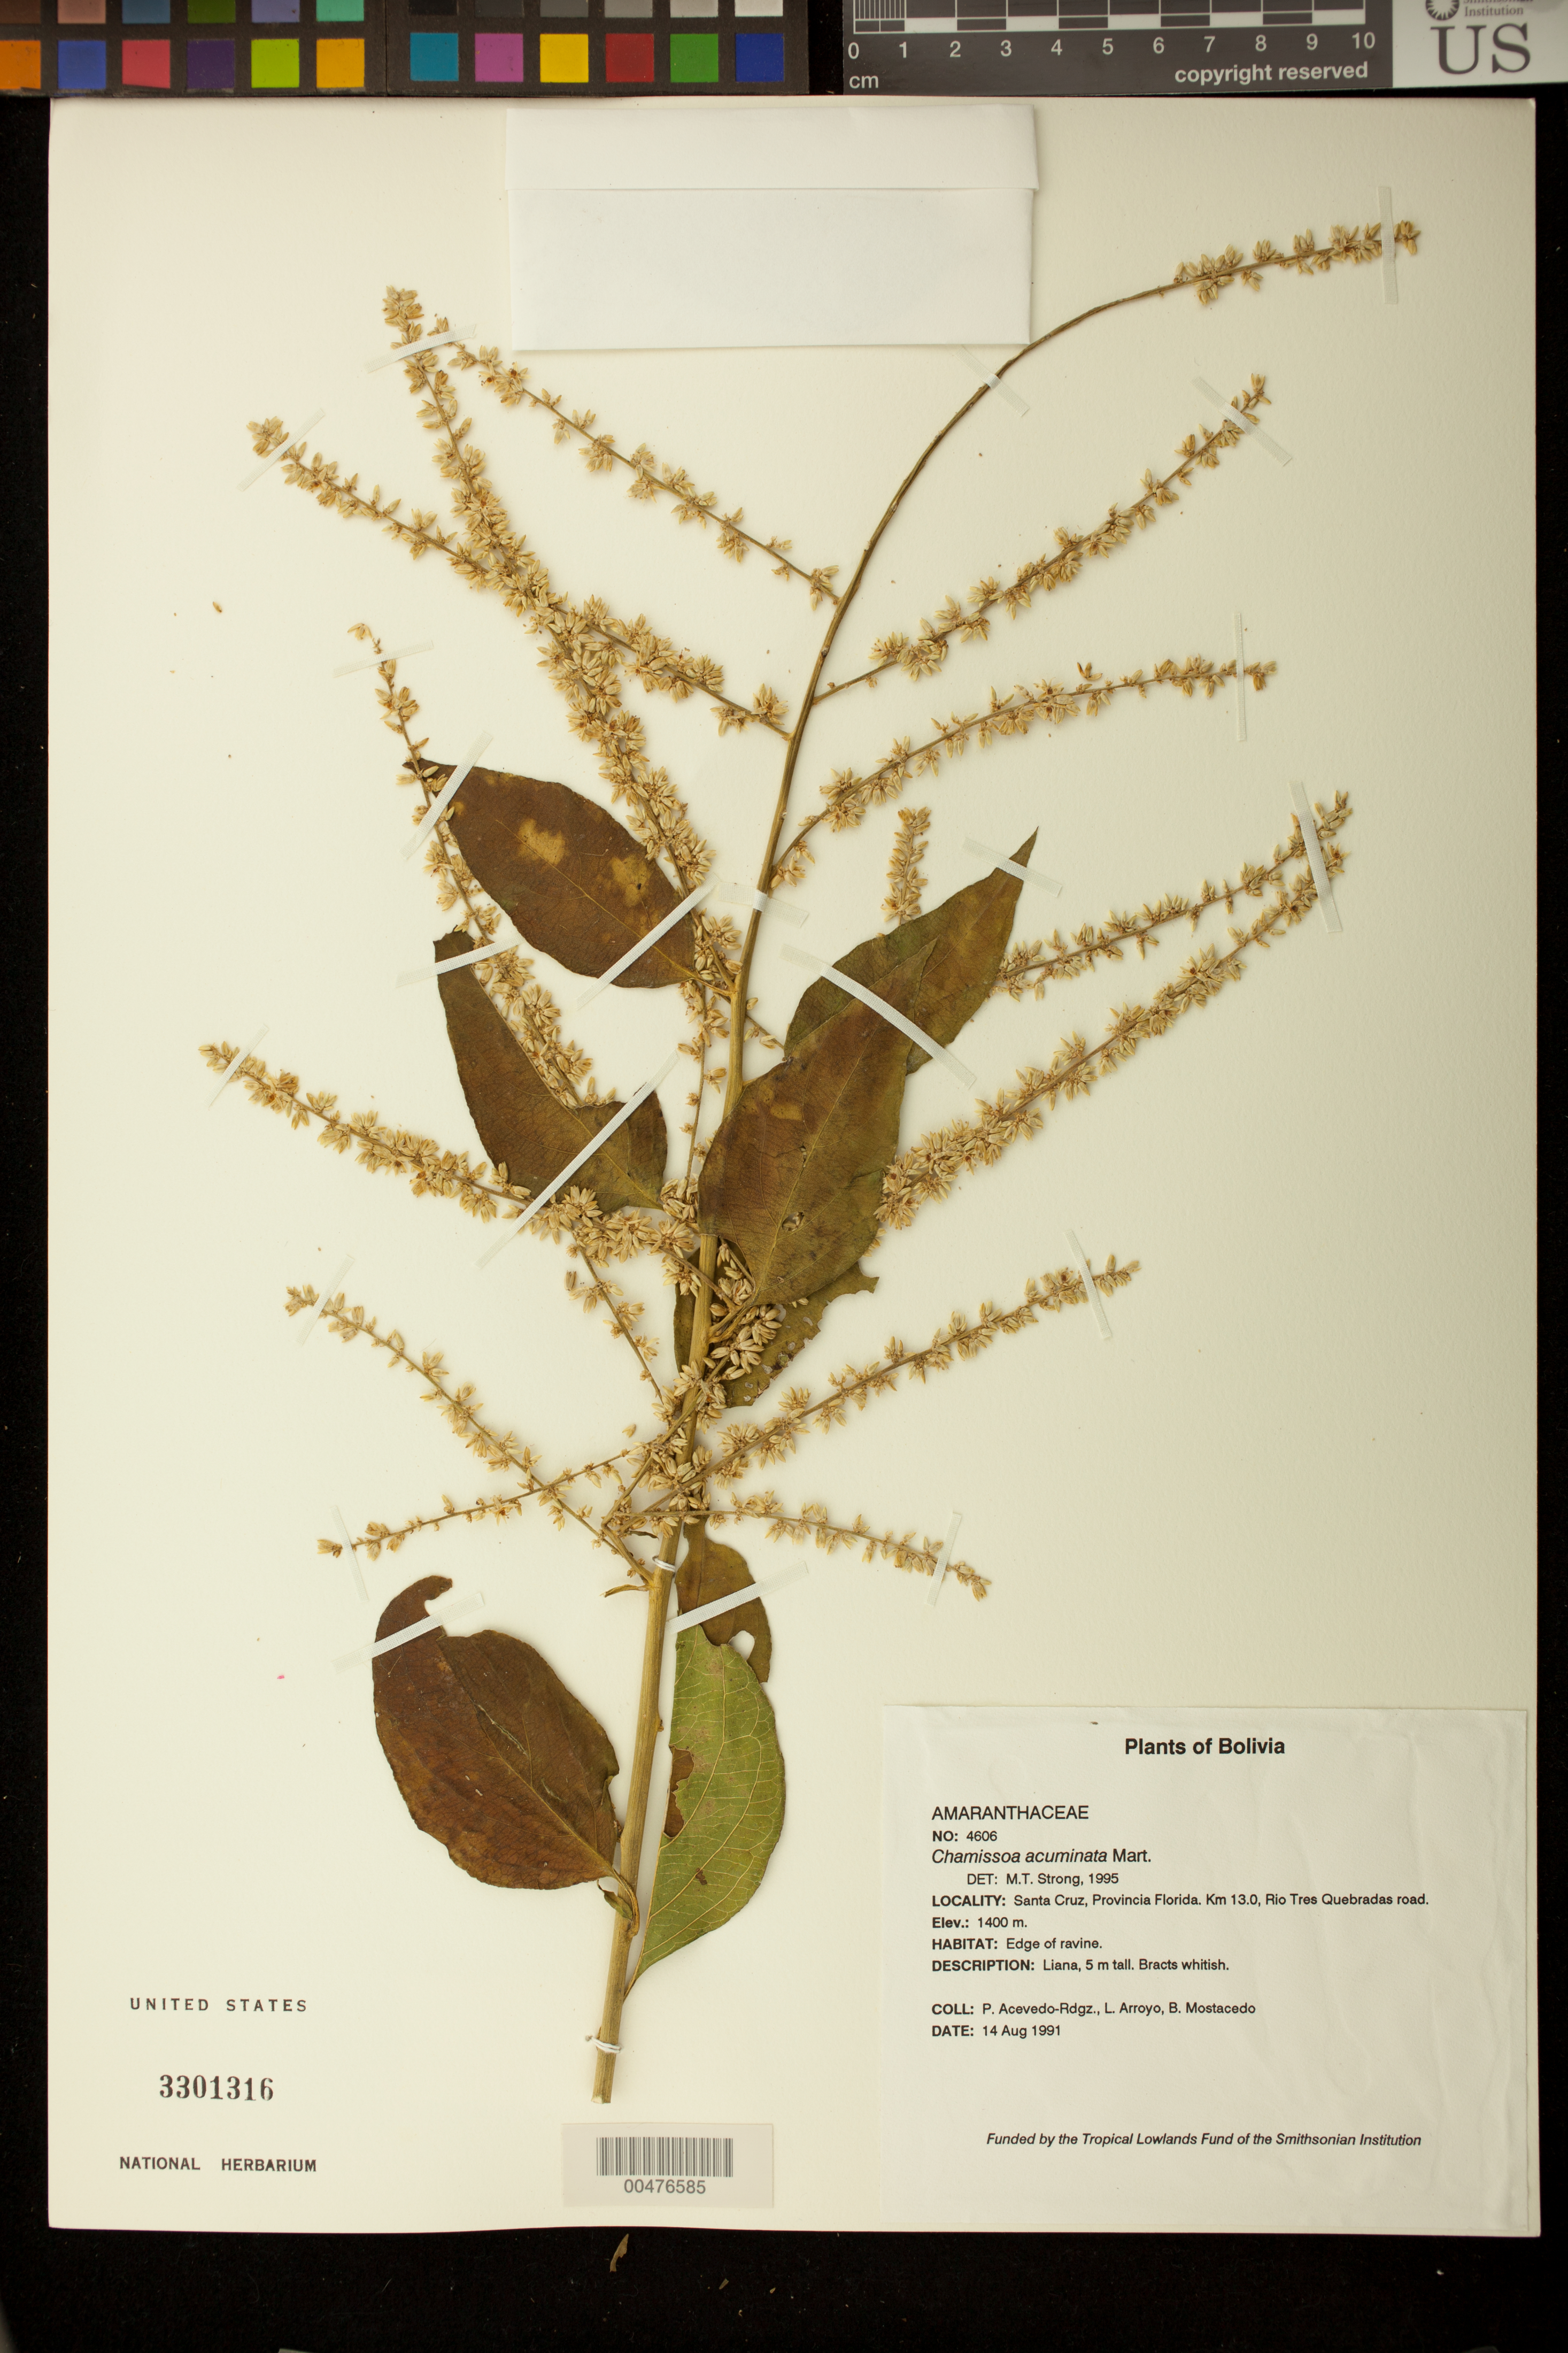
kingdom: Plantae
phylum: Tracheophyta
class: Magnoliopsida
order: Caryophyllales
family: Amaranthaceae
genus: Chamissoa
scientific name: Chamissoa altissima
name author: (Jacq.) Kunth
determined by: Acevedo-Rodríguez, P., (BOT), Smithsonian Institution - National Museum of Natural History (UNITED STATES)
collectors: P. Acevedo-Rodr., L. Arroyo & B. Mostacedo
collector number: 4606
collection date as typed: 14 Aug 1991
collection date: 1991-08-14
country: Bolivia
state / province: Santa Cruz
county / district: Florida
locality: Depart. Santa Cruz, Provincia Florida. Km 13.0, Río Tres Quebradas road.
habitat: Edge of ravine.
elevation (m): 1400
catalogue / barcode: US 3301316